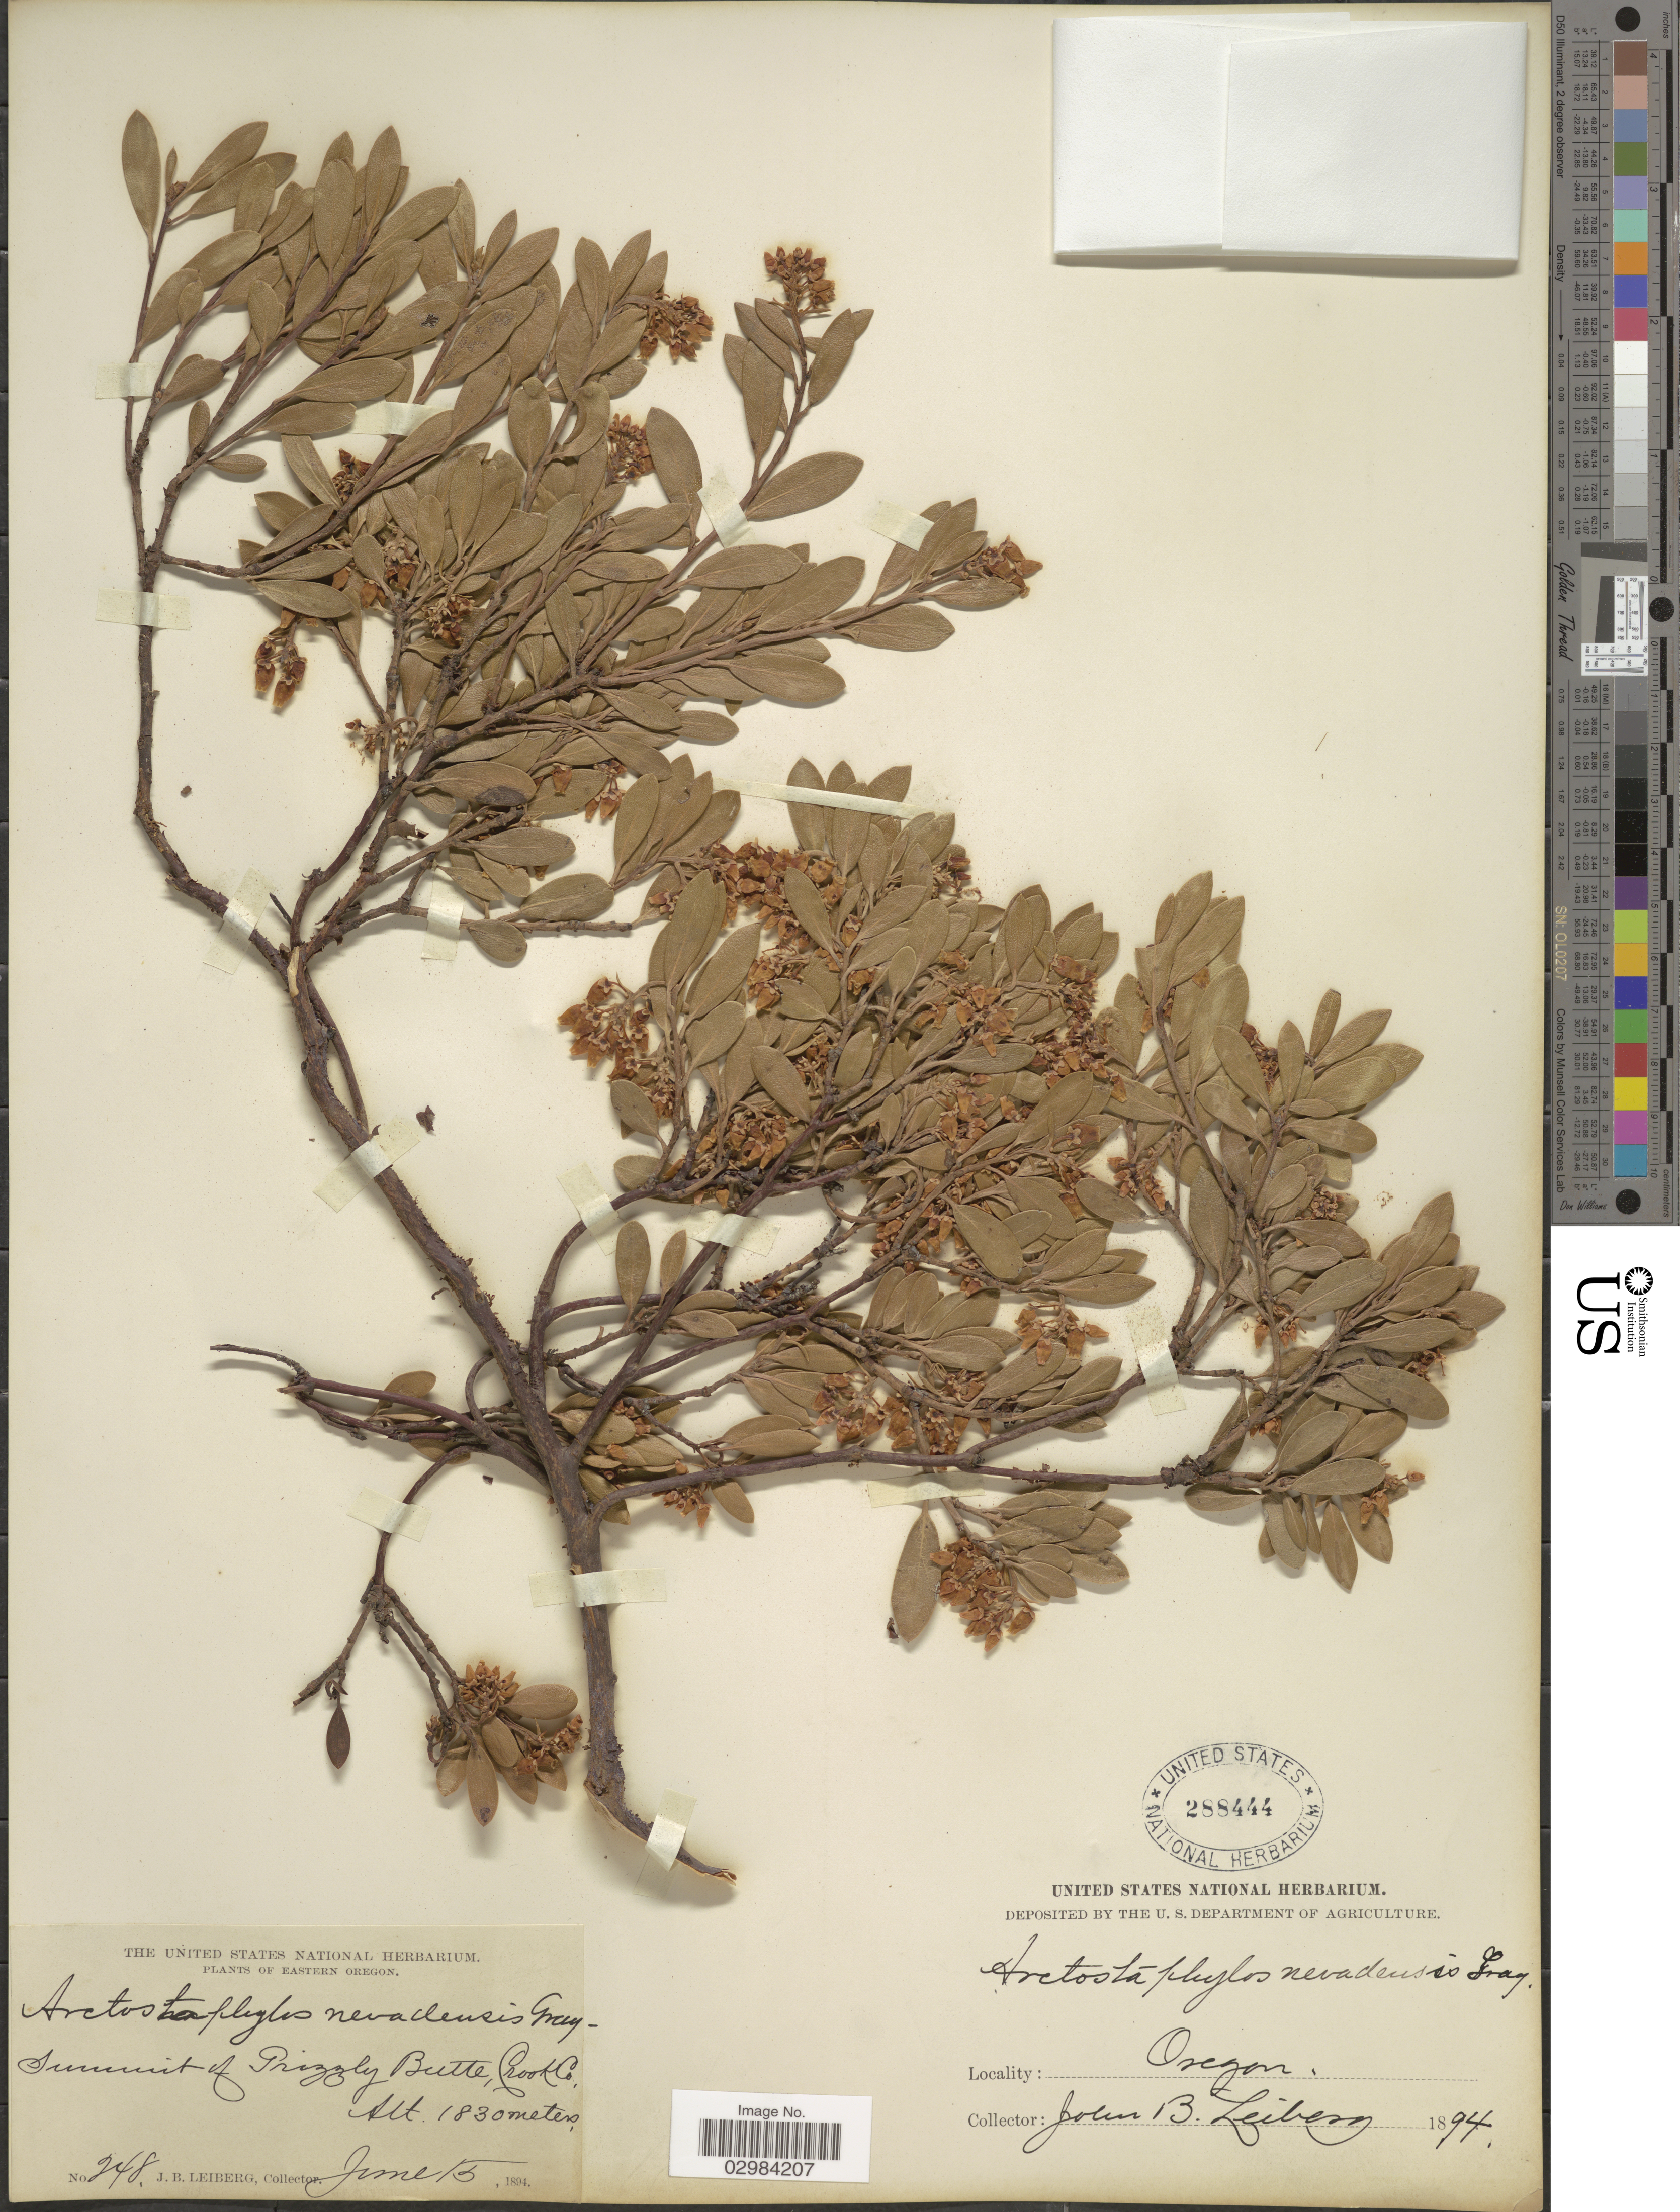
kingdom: Plantae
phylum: Tracheophyta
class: Magnoliopsida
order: Ericales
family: Ericaceae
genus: Arctostaphylos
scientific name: Arctostaphylos nevadensis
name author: A. Gray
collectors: J. B. Leiberg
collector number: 248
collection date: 1894-06-15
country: United States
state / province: Oregon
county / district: Crook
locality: Eastern Oregon, summit of Prizzly Butte, Crook Co.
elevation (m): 1830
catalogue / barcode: US 288444